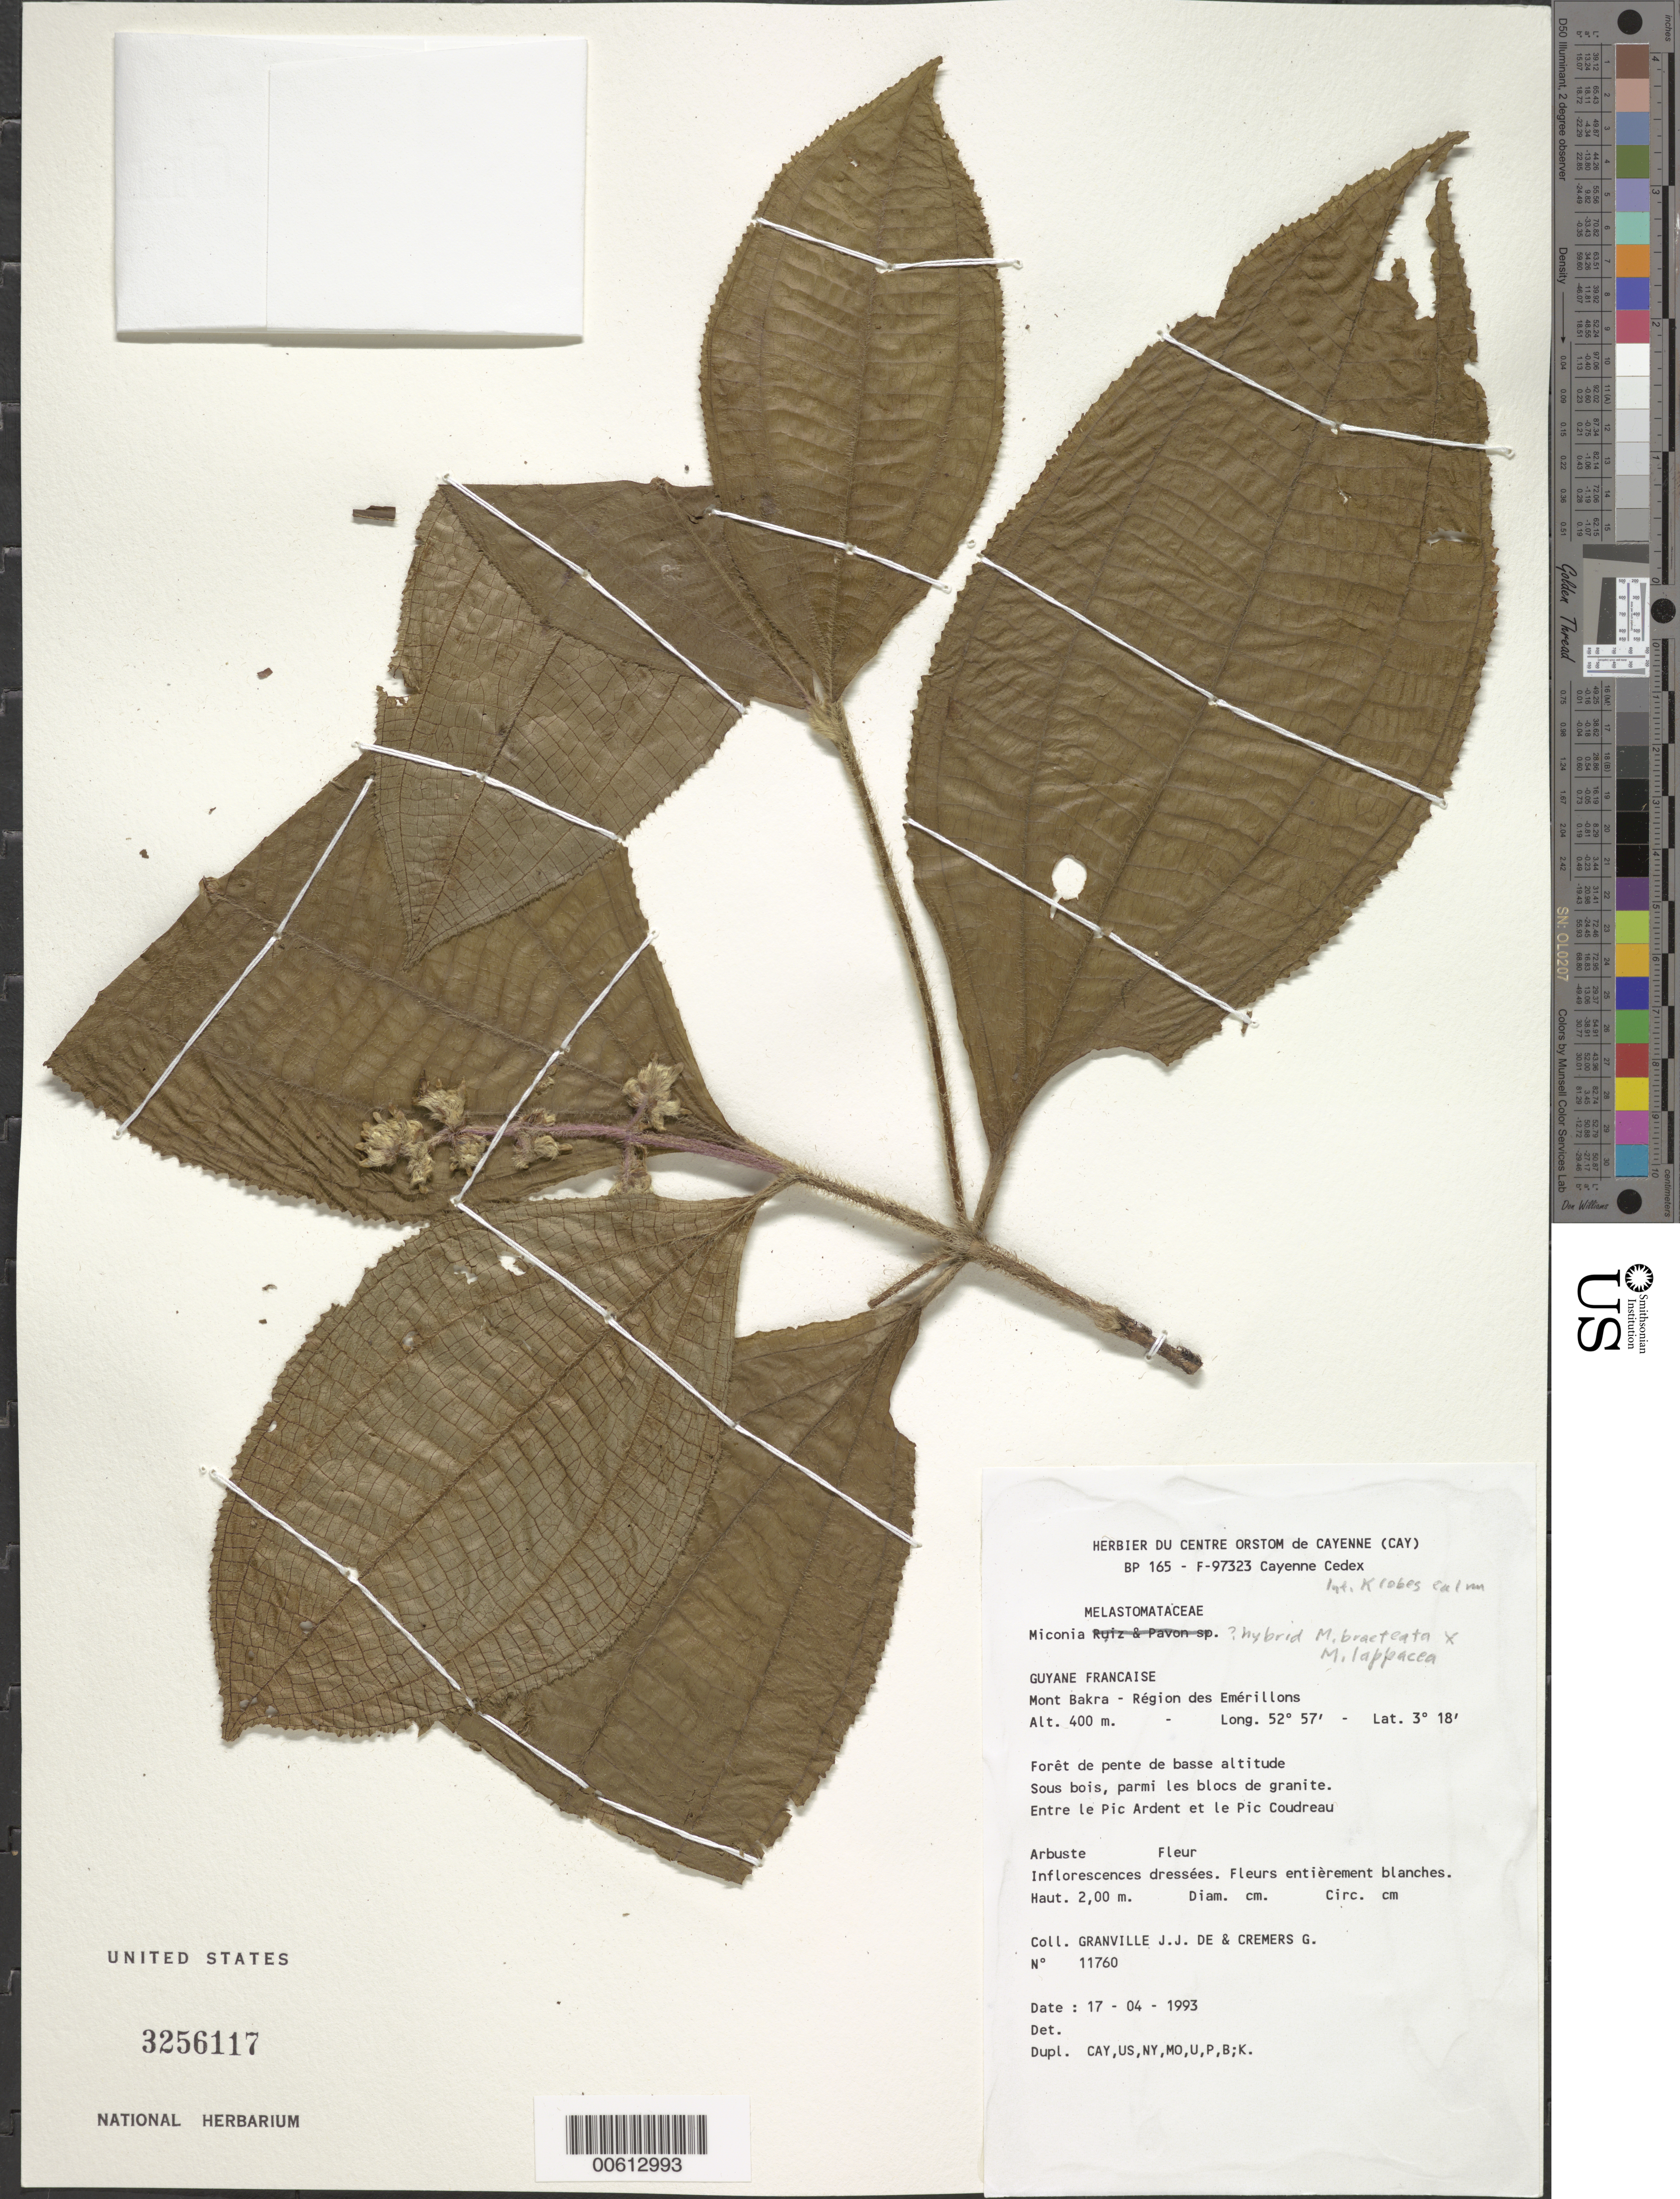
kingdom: Plantae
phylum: Tracheophyta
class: Magnoliopsida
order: Myrtales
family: Melastomataceae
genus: Miconia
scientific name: Miconia sp.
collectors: J.-J. de Granville & G. Cremers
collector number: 11760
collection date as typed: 17-Apr-93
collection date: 1993-04-17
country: French Guiana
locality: Mont Bakra, région des Emérillons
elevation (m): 400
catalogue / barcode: US 3256117